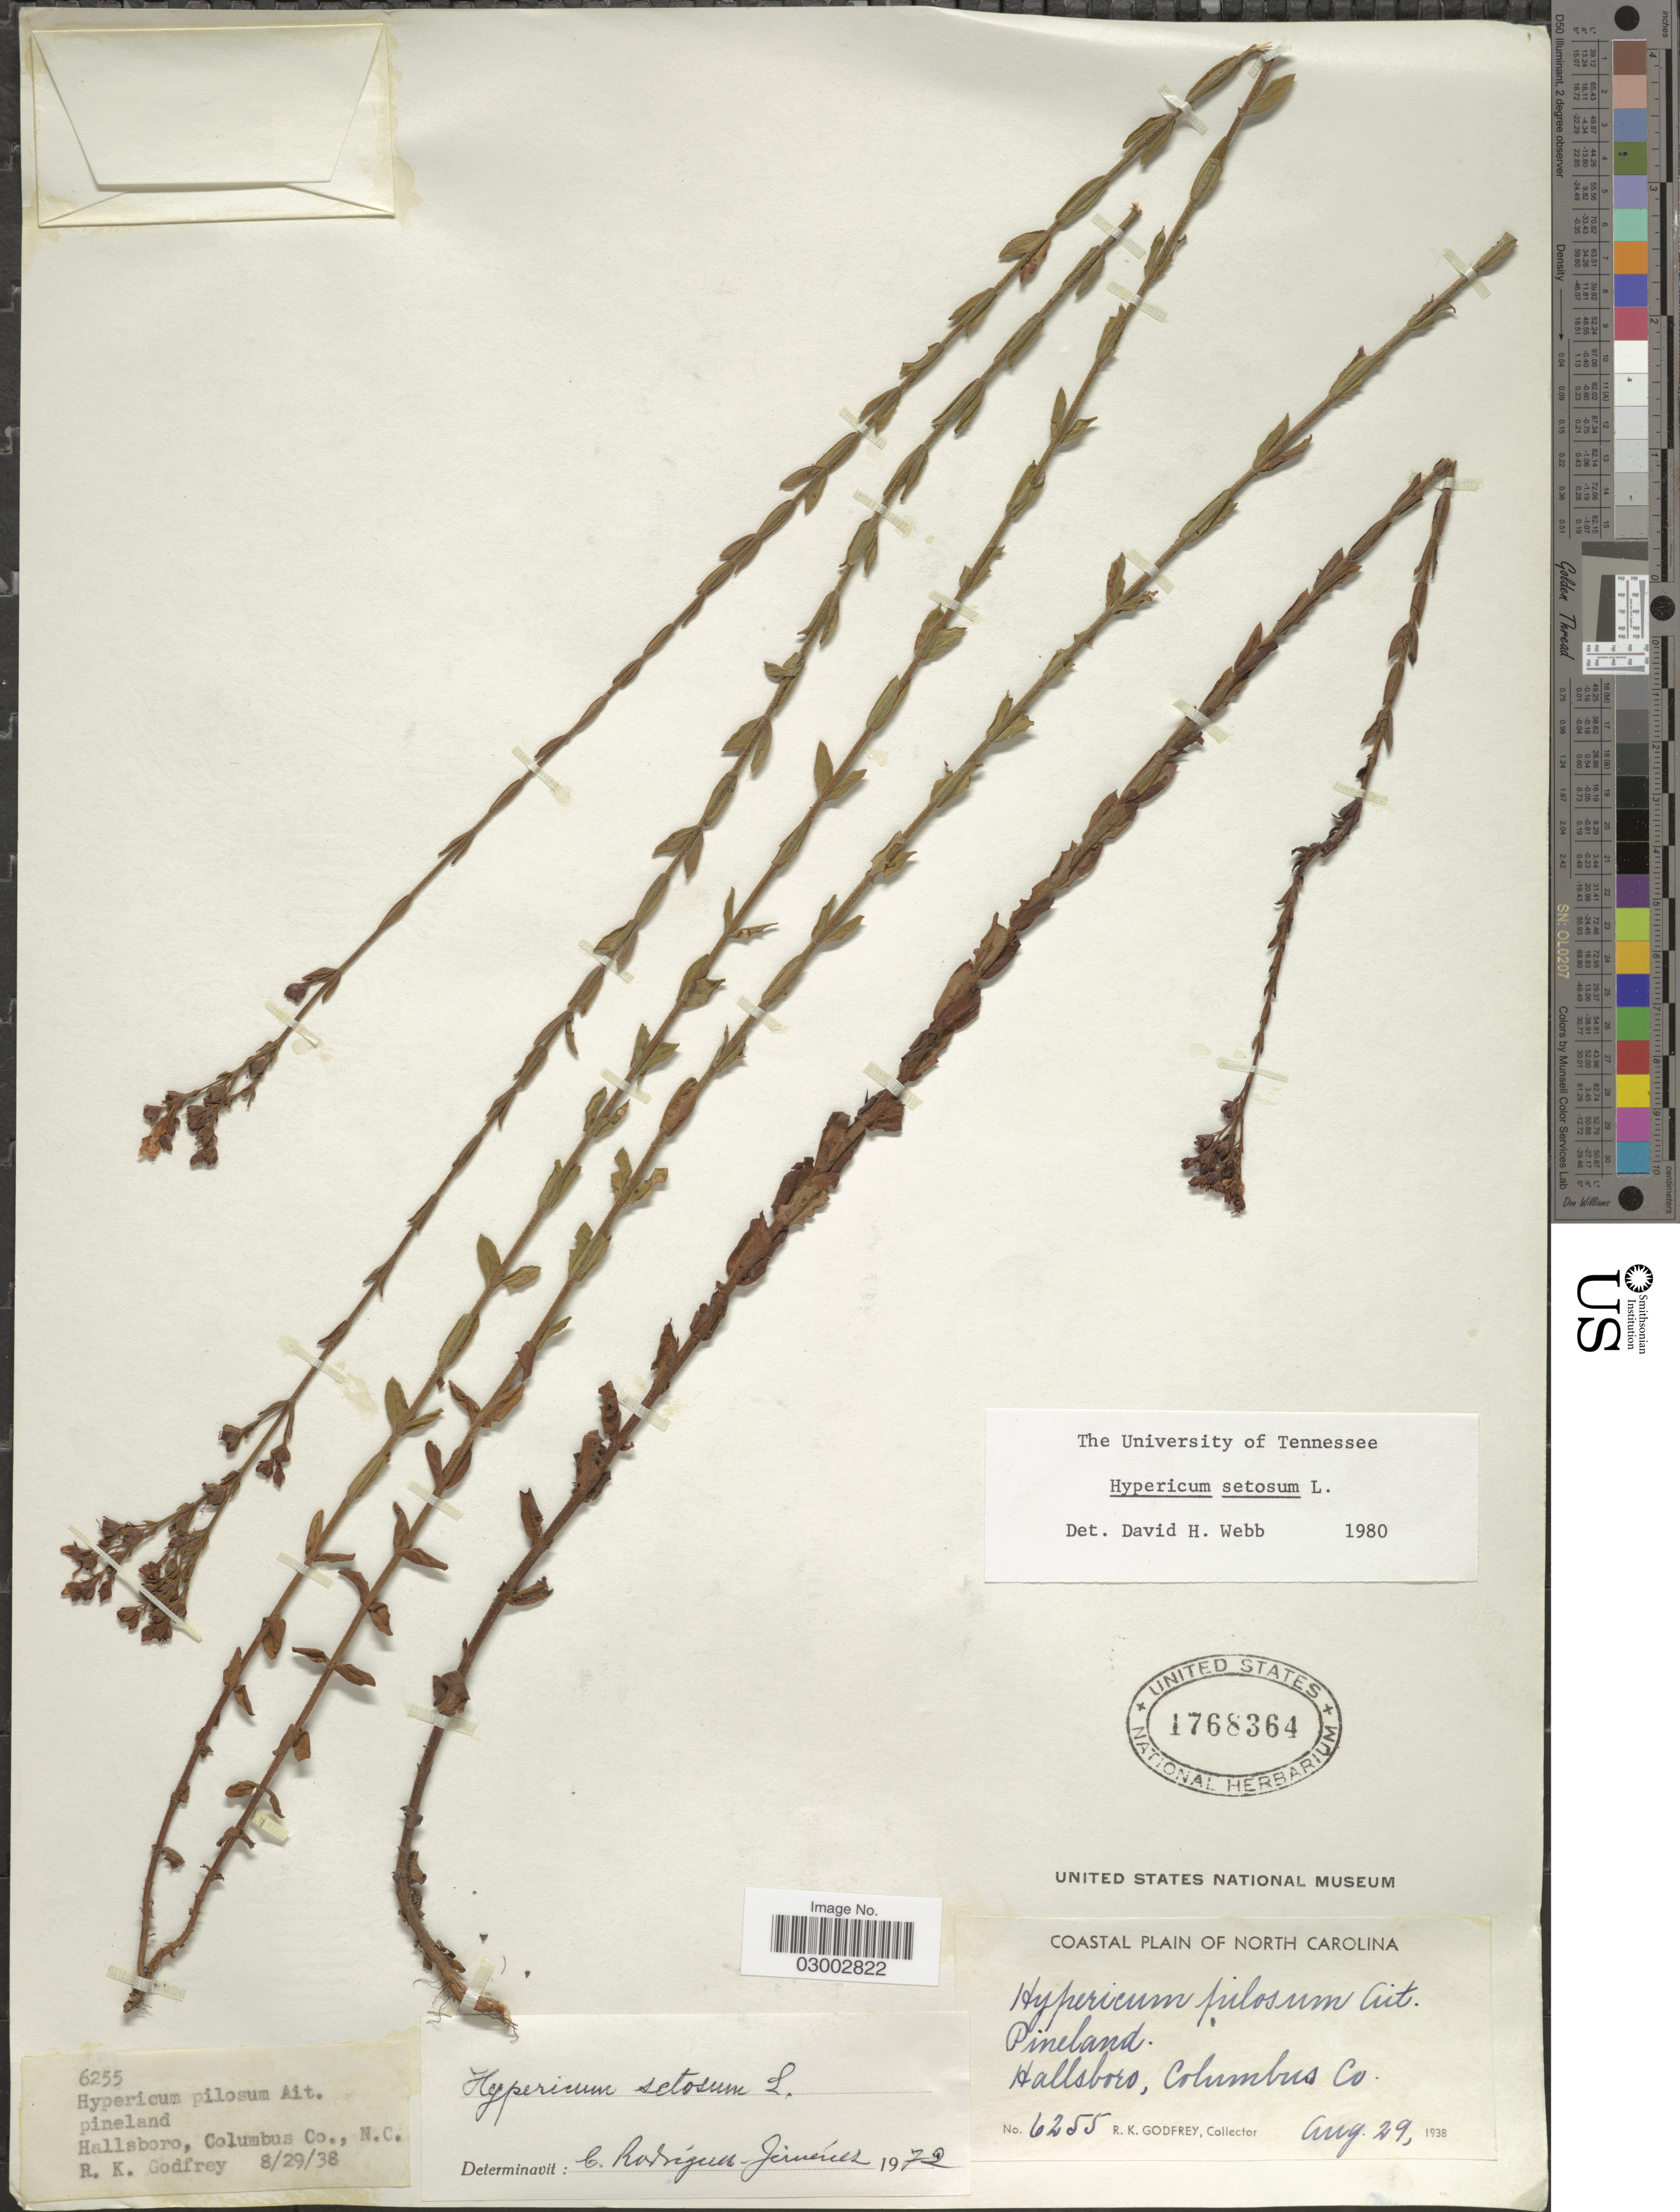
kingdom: Plantae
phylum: Tracheophyta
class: Magnoliopsida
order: Malpighiales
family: Hypericaceae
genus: Hypericum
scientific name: Hypericum setosum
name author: L.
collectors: R. K. Godfrey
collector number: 6255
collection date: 1938-08-29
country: United States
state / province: North Carolina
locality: Hallsboro, Columbus Co.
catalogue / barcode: US 1768364